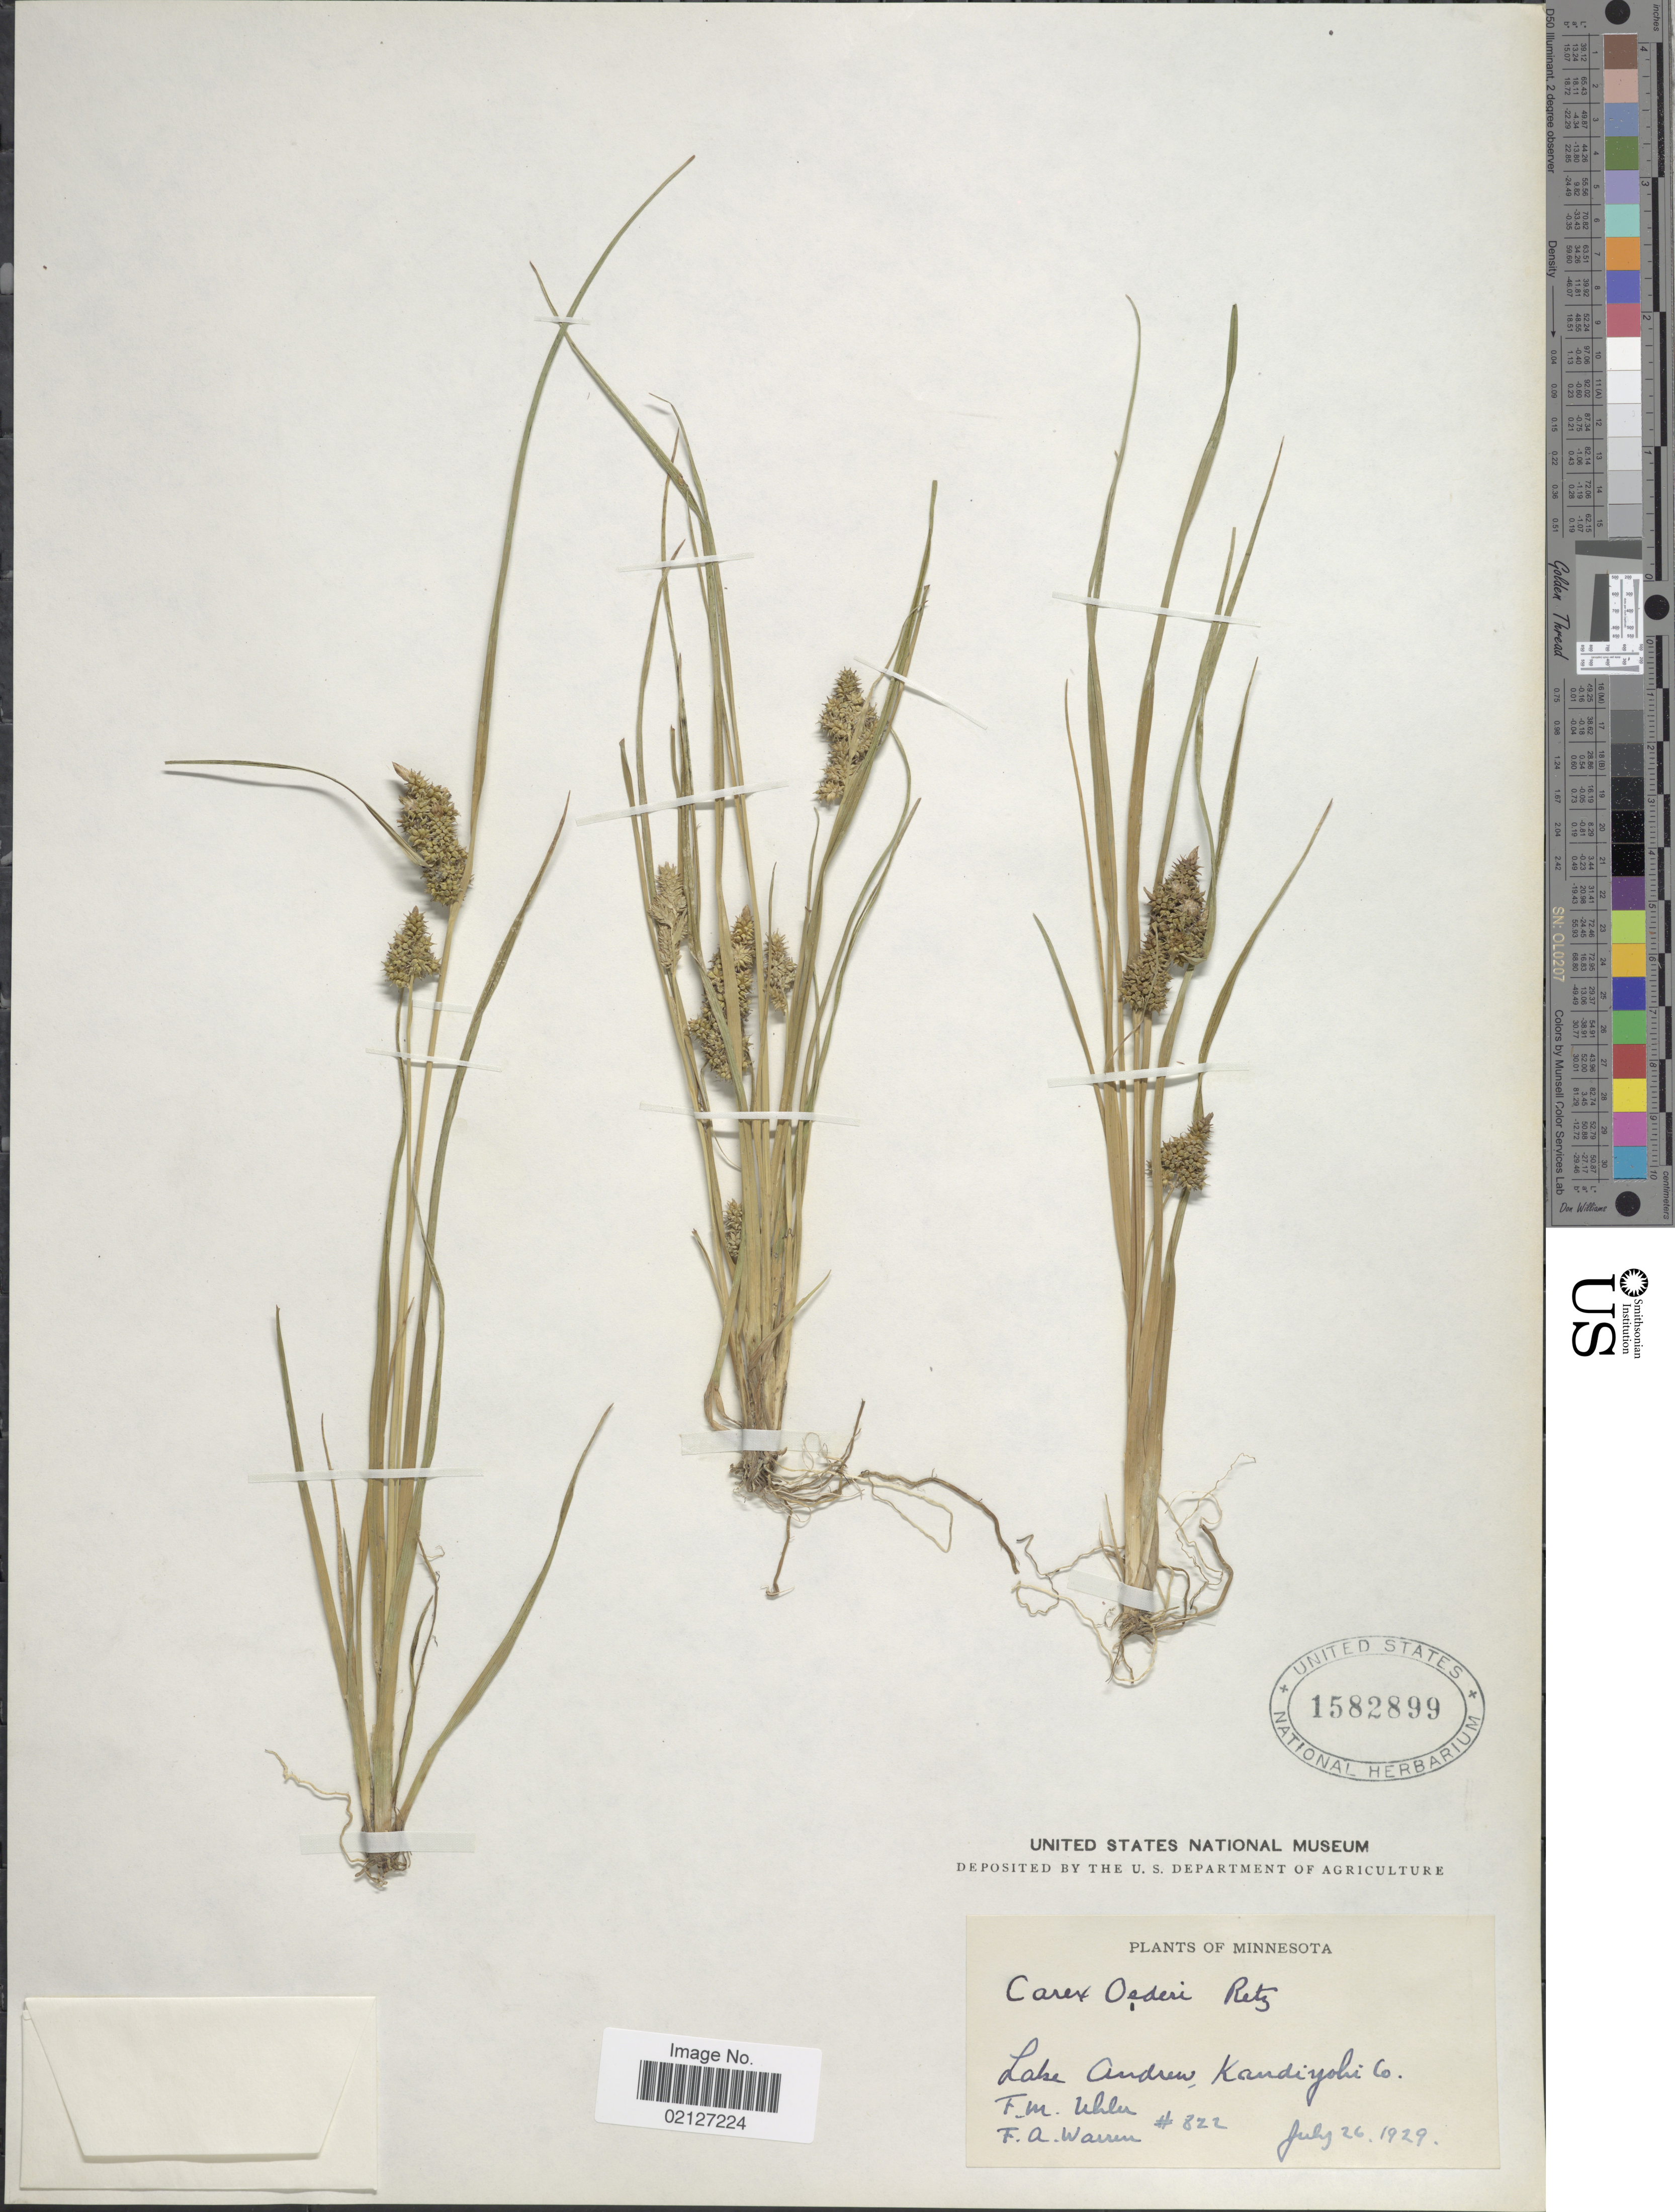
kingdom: Plantae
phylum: Tracheophyta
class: Liliopsida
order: Poales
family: Cyperaceae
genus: Carex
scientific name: Carex oederi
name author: Retz.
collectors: F. M. Uhler & F. Warren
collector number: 822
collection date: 1929-07-26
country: United States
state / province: Minnesota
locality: Lake Andrew, Kandiyohi Co.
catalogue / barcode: US 1582899